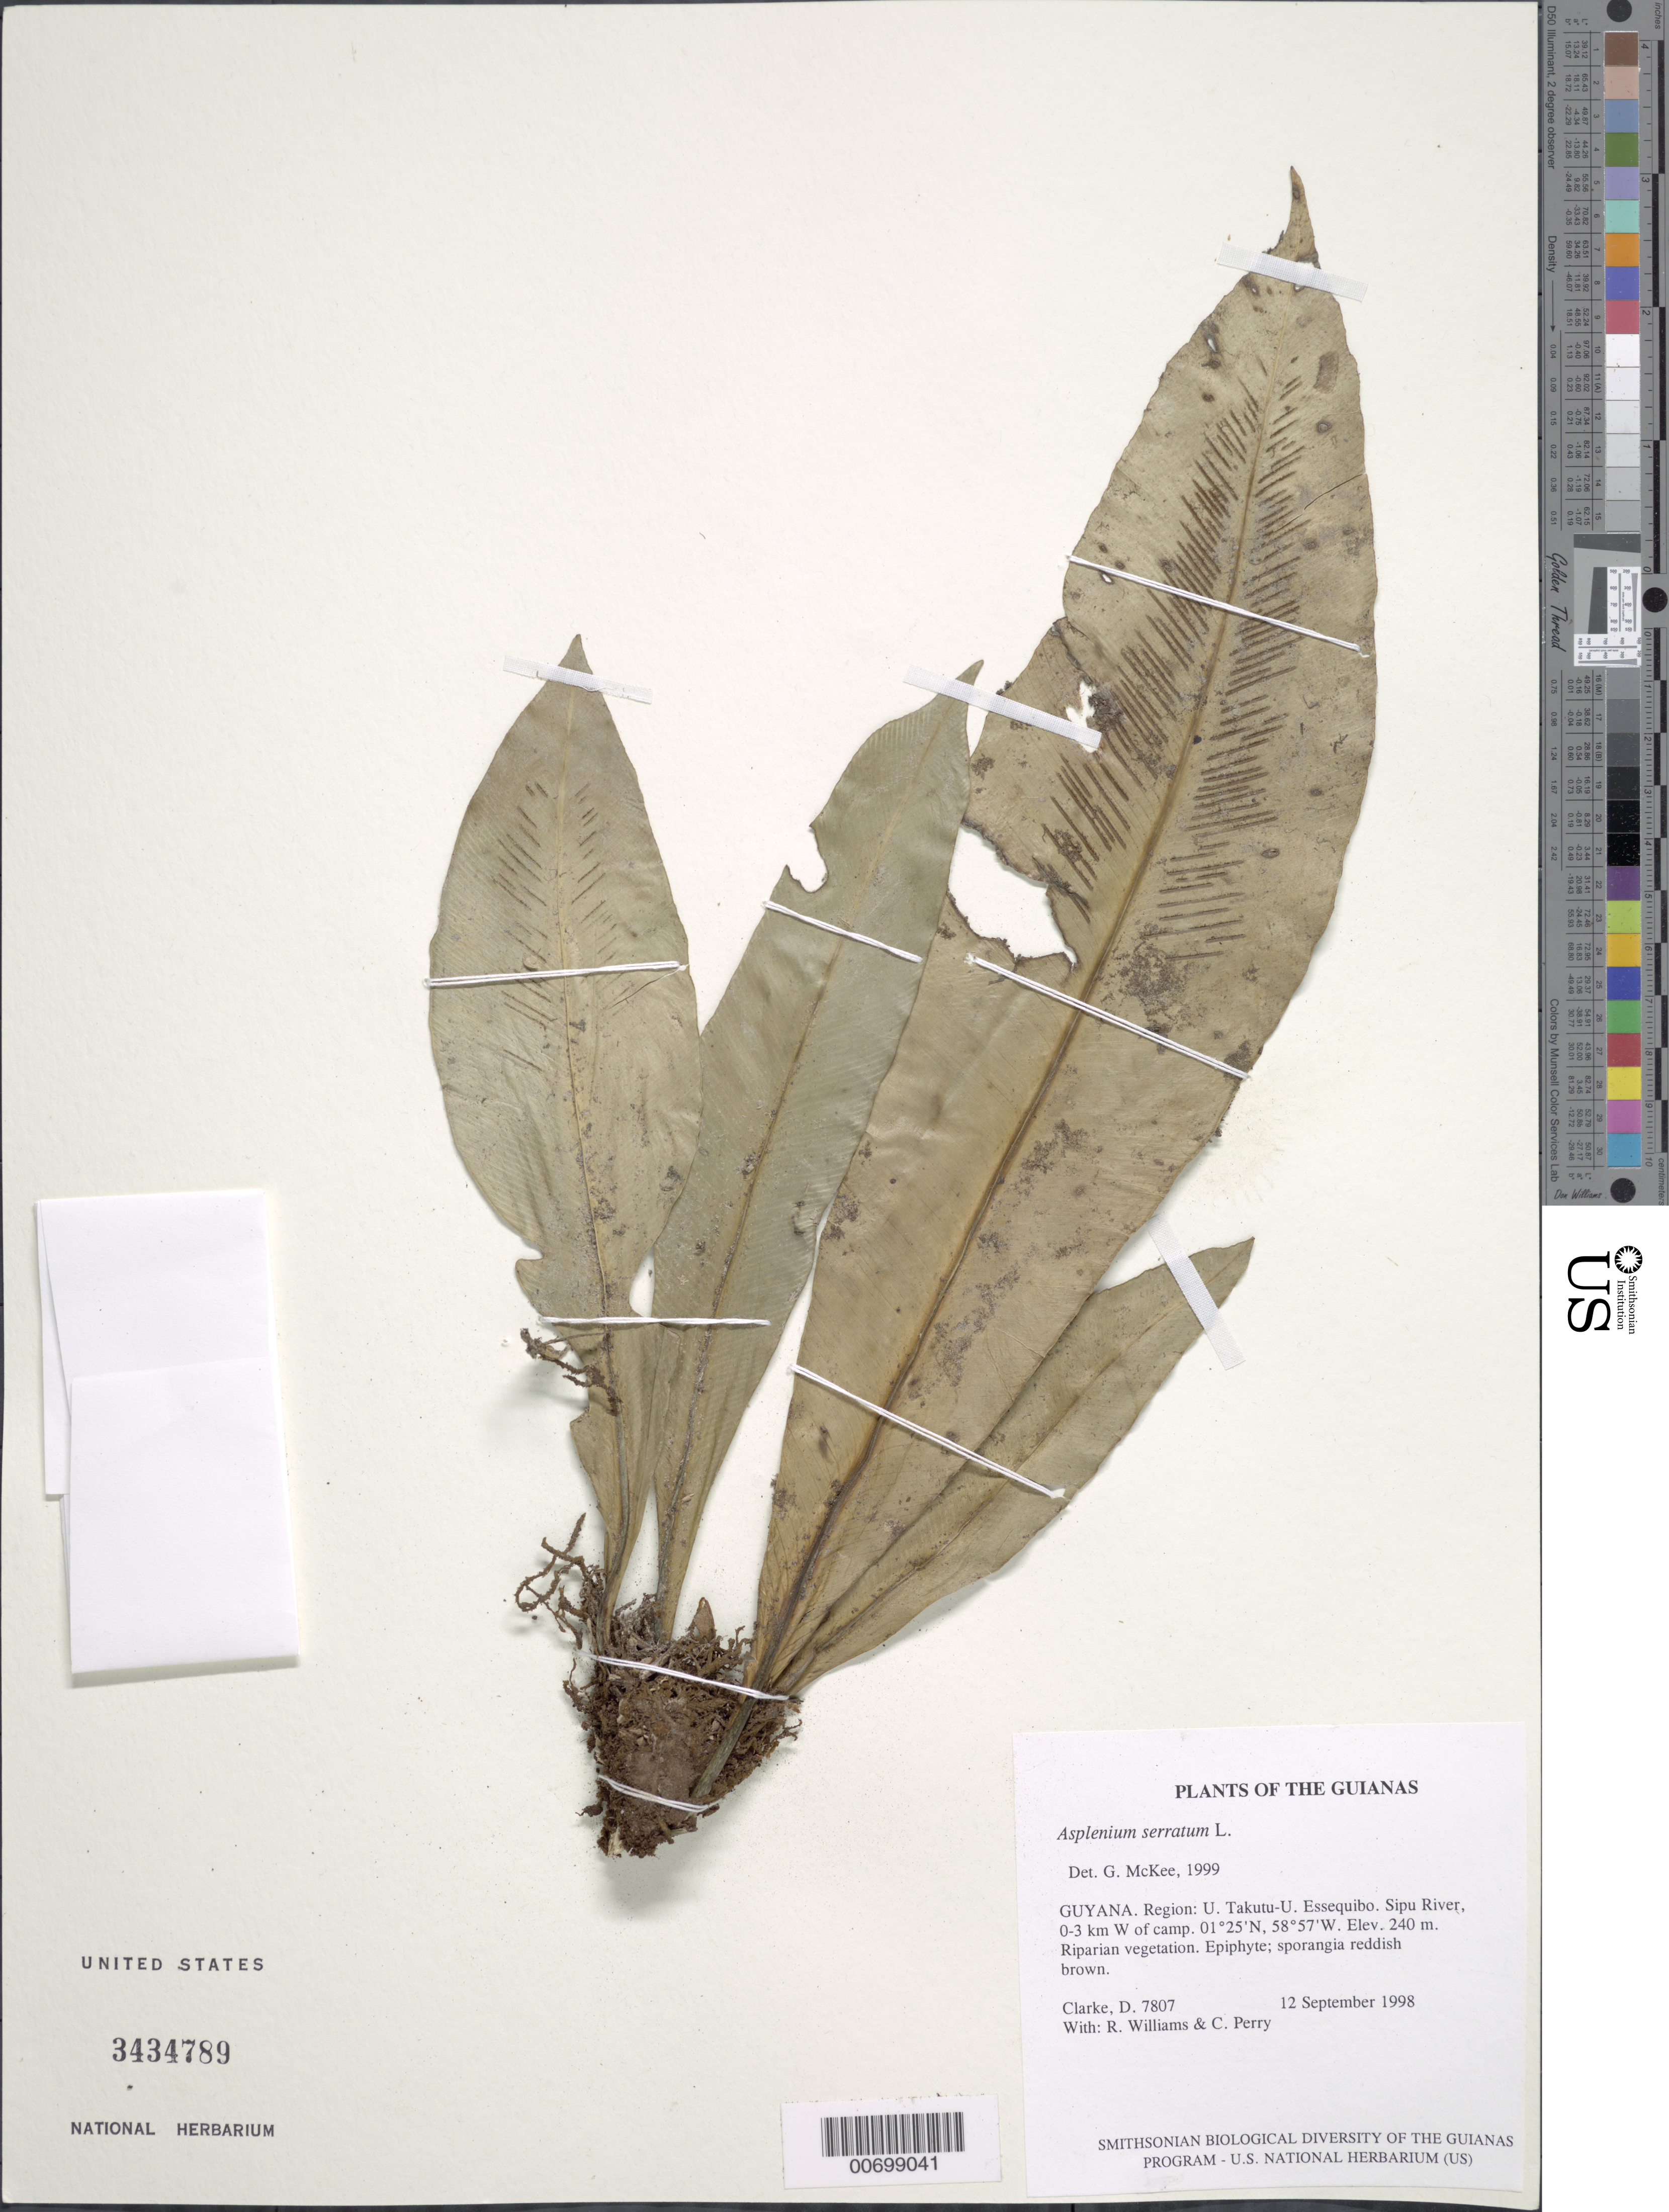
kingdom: Plantae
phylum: Tracheophyta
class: Polypodiopsida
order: Polypodiales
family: Aspleniaceae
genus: Asplenium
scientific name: Asplenium serratum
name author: L.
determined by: McKee, G. S., (US), NMNH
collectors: H. D. Clarke, R. Williams & C. Perry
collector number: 7807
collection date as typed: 12 September 1998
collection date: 1998-09-12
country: Guyana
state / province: U. Takutu-U. Essequibo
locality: Sipu River, 0-3 km W of camp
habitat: Riparian vegetation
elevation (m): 240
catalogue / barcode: US 3434789